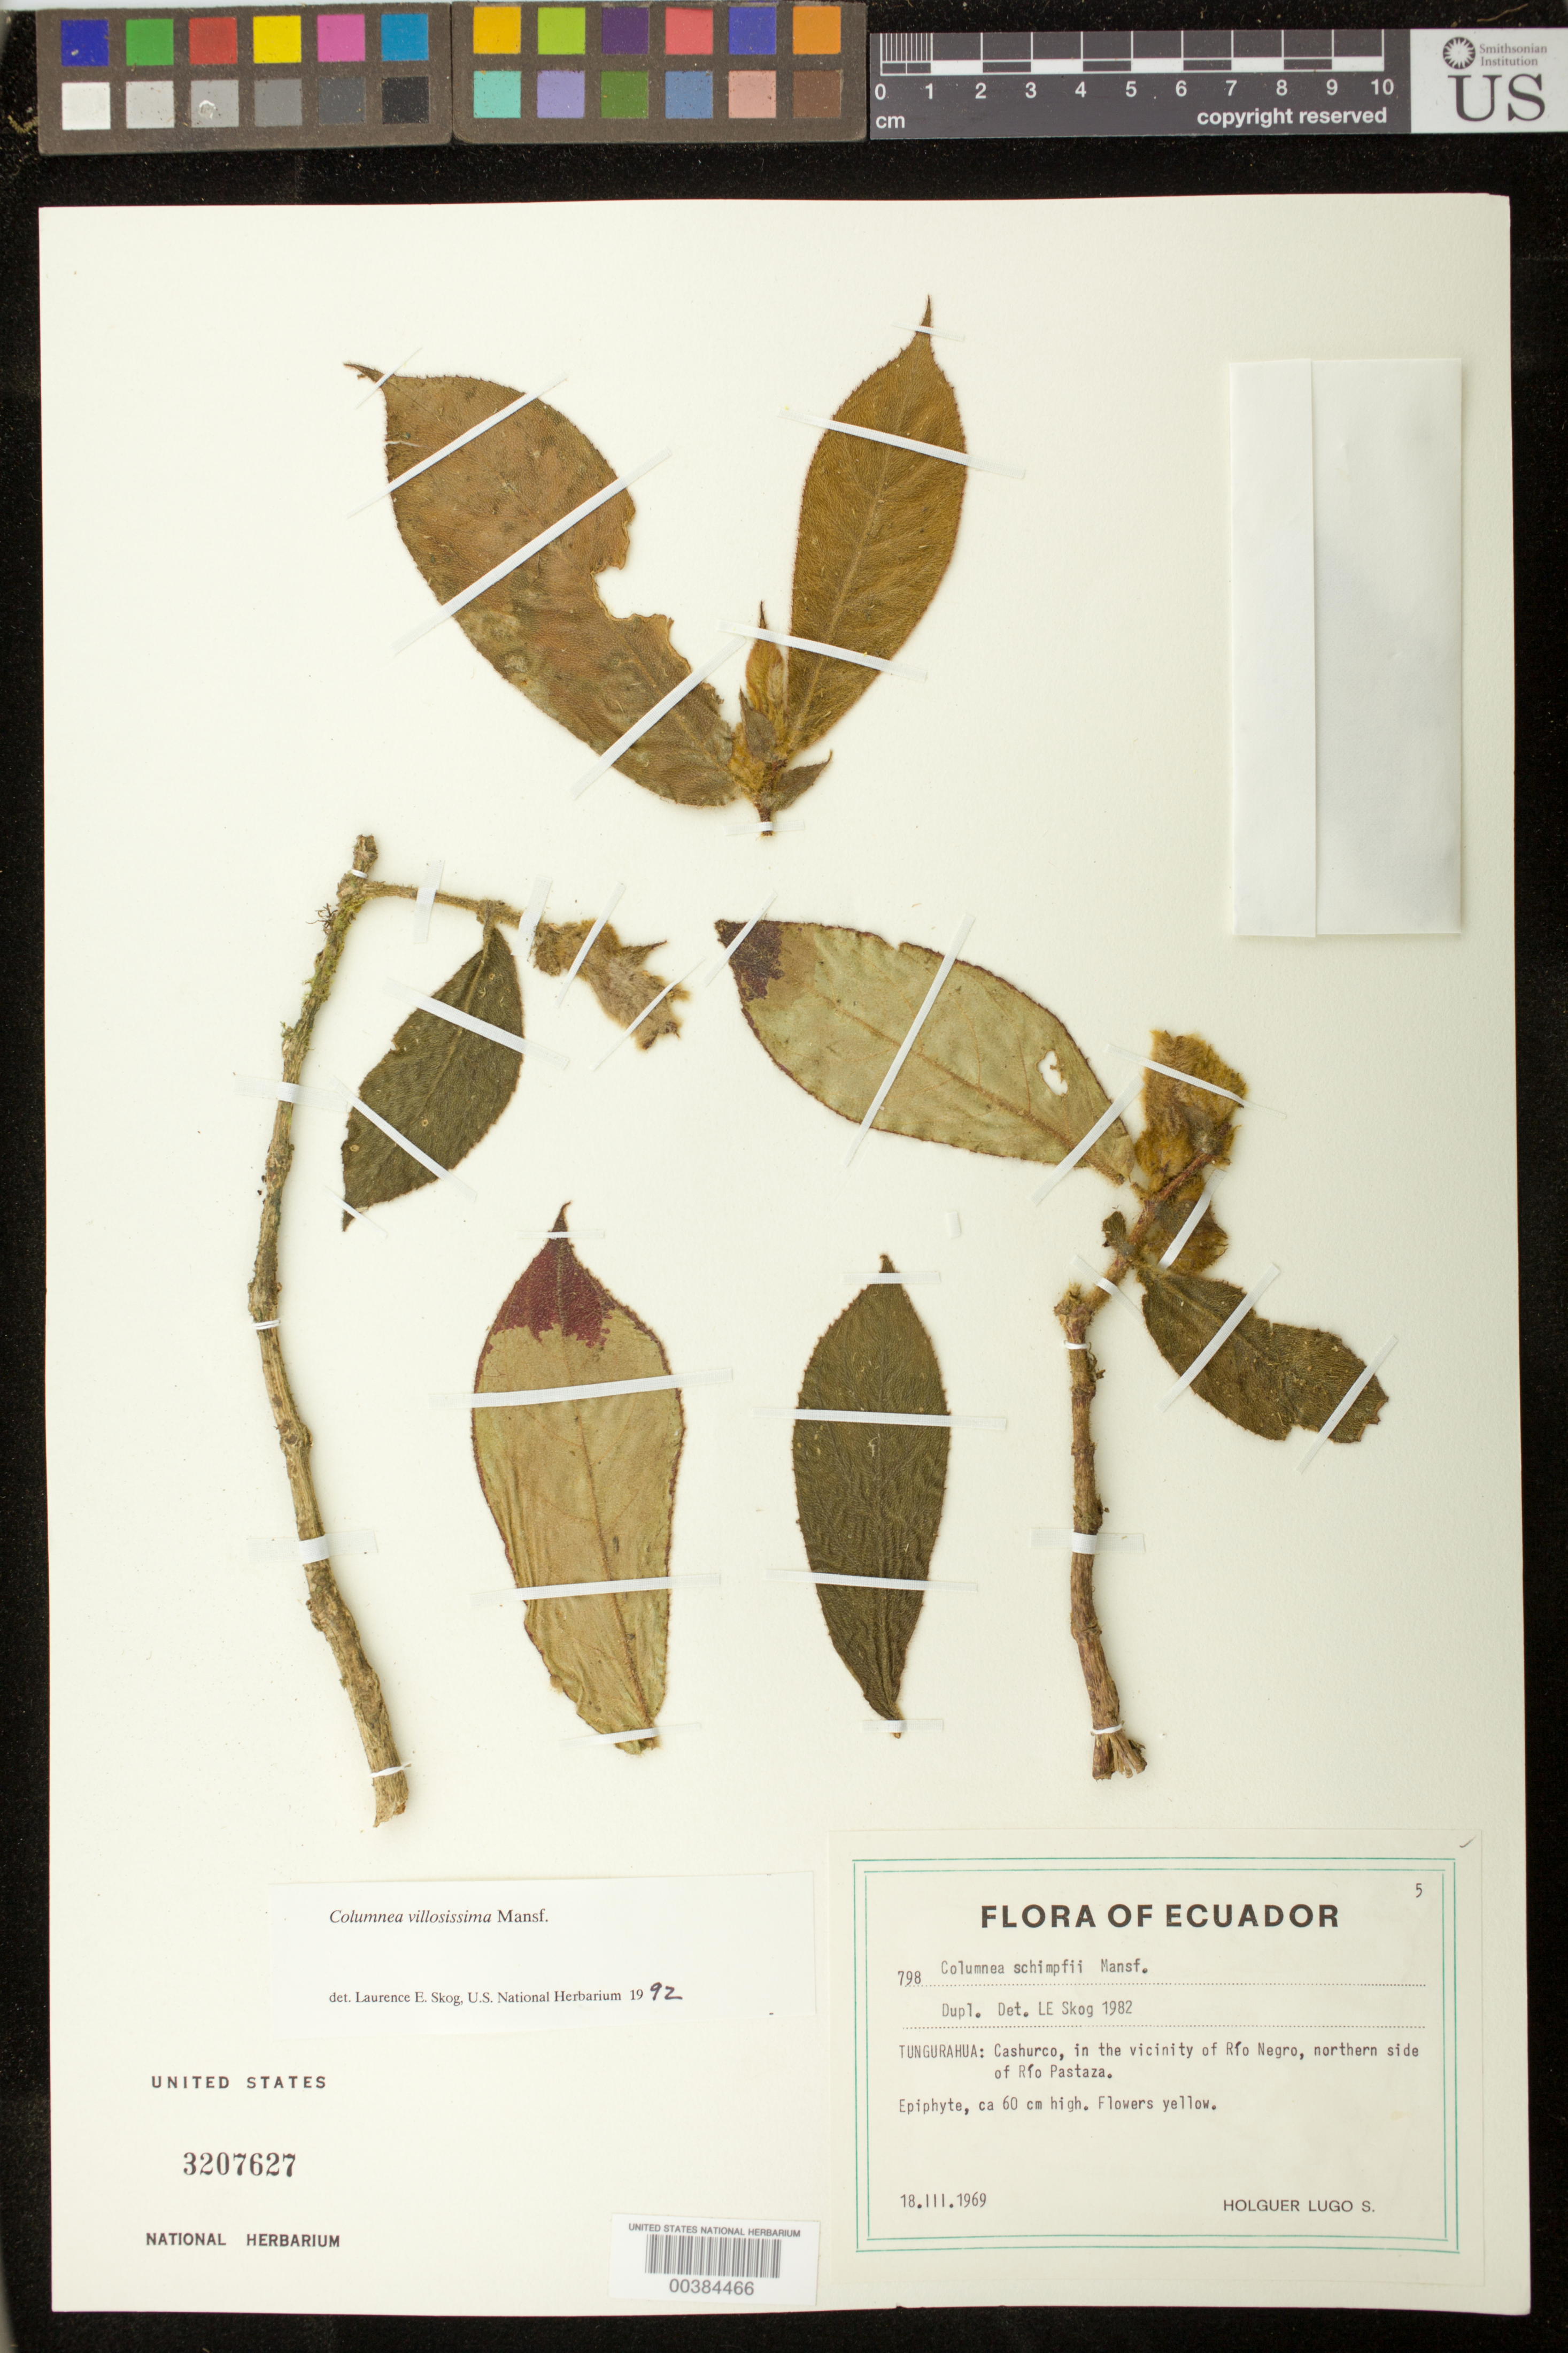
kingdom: Plantae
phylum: Tracheophyta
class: Magnoliopsida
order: Lamiales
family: Gesneriaceae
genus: Columnea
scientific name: Columnea villosissima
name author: Mansf.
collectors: H. Lugo S.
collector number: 798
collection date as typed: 18 Mar 1969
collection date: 1969-03-18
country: Ecuador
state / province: Tungurahua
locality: Cashurco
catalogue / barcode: US 3207627